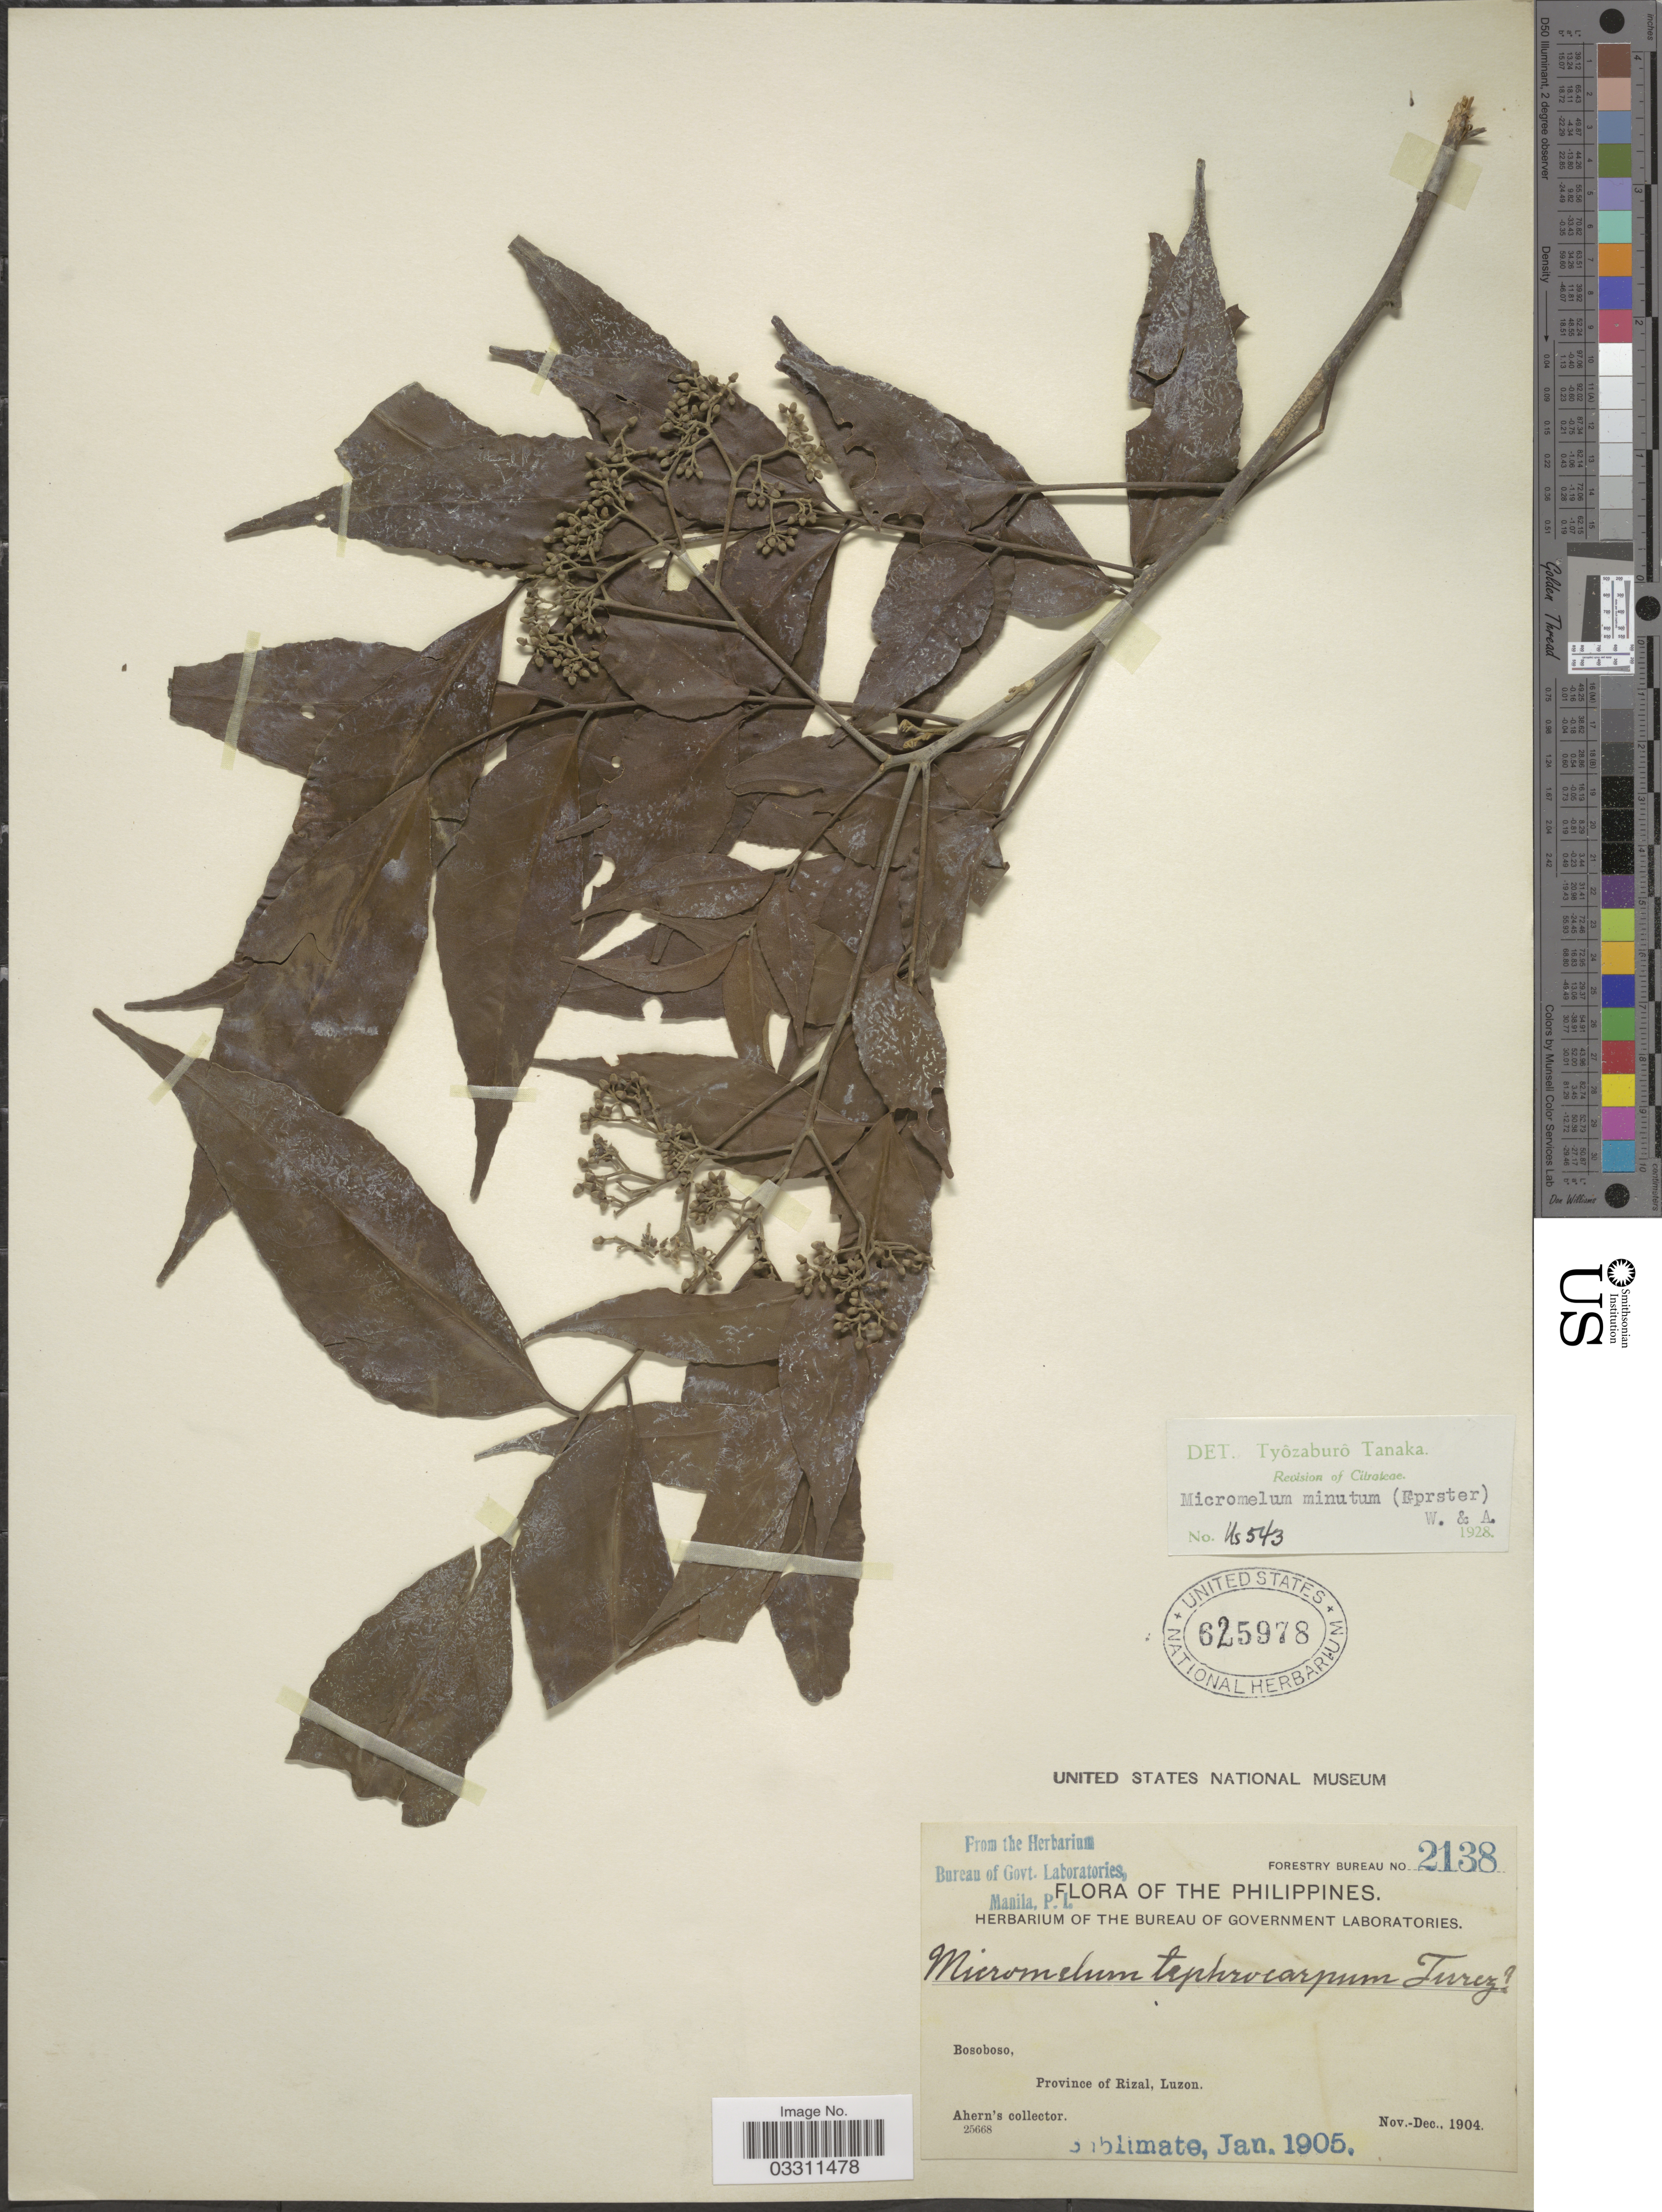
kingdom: Plantae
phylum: Tracheophyta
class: Magnoliopsida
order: Sapindales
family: Rutaceae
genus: Micromelum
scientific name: Micromelum minutum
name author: (G. Forst.) Wight & Arn.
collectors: Ahern's collector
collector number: Forestry Bureau 2138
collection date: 1904-11/1904-12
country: Philippines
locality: Bosoboso, Province of Rizal, Luzon.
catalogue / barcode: US 625978